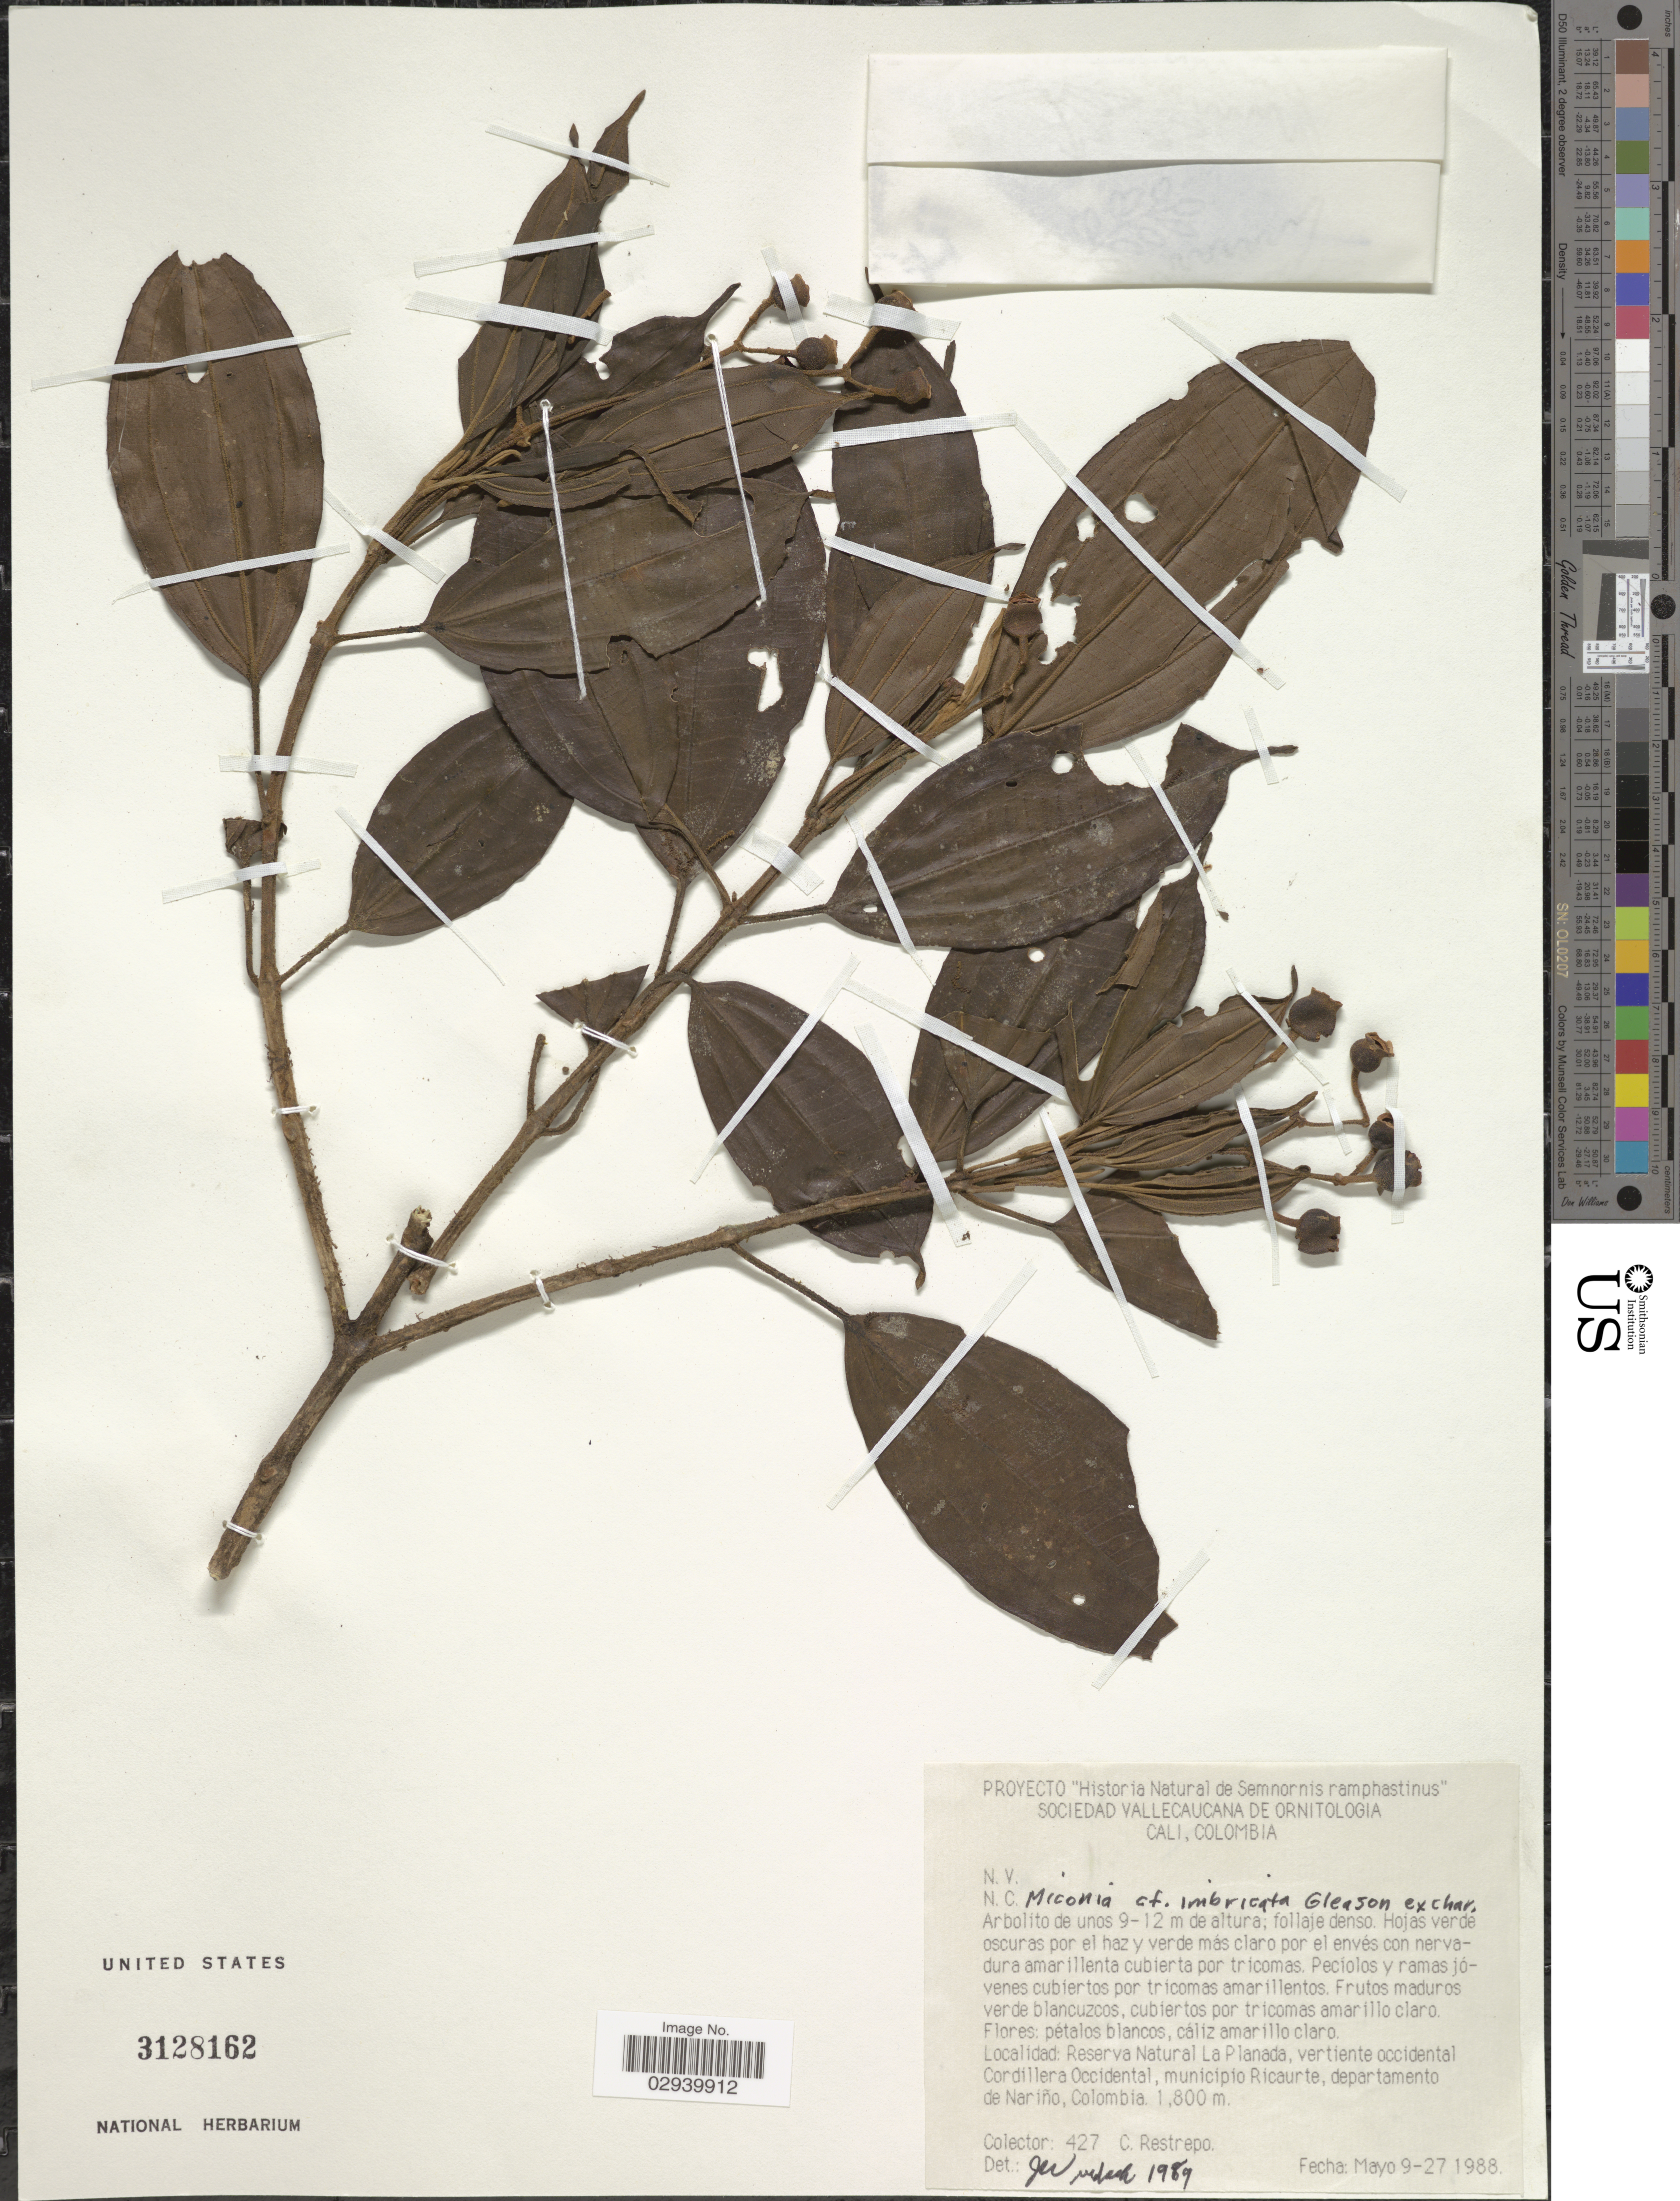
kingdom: Plantae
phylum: Tracheophyta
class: Magnoliopsida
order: Myrtales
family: Melastomataceae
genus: Miconia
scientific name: Miconia conorufescens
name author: Michelang.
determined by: Posada- Herrera, F. M.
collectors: C. Restrepo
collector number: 427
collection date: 1988-05-09/1988-05-27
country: Colombia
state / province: Nariño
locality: Reserva Natural La Planada, vertiente occidental Cordillera Occidental, municipio Ricaurte, departamento de Nariño.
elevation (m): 1800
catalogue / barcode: US 3128162